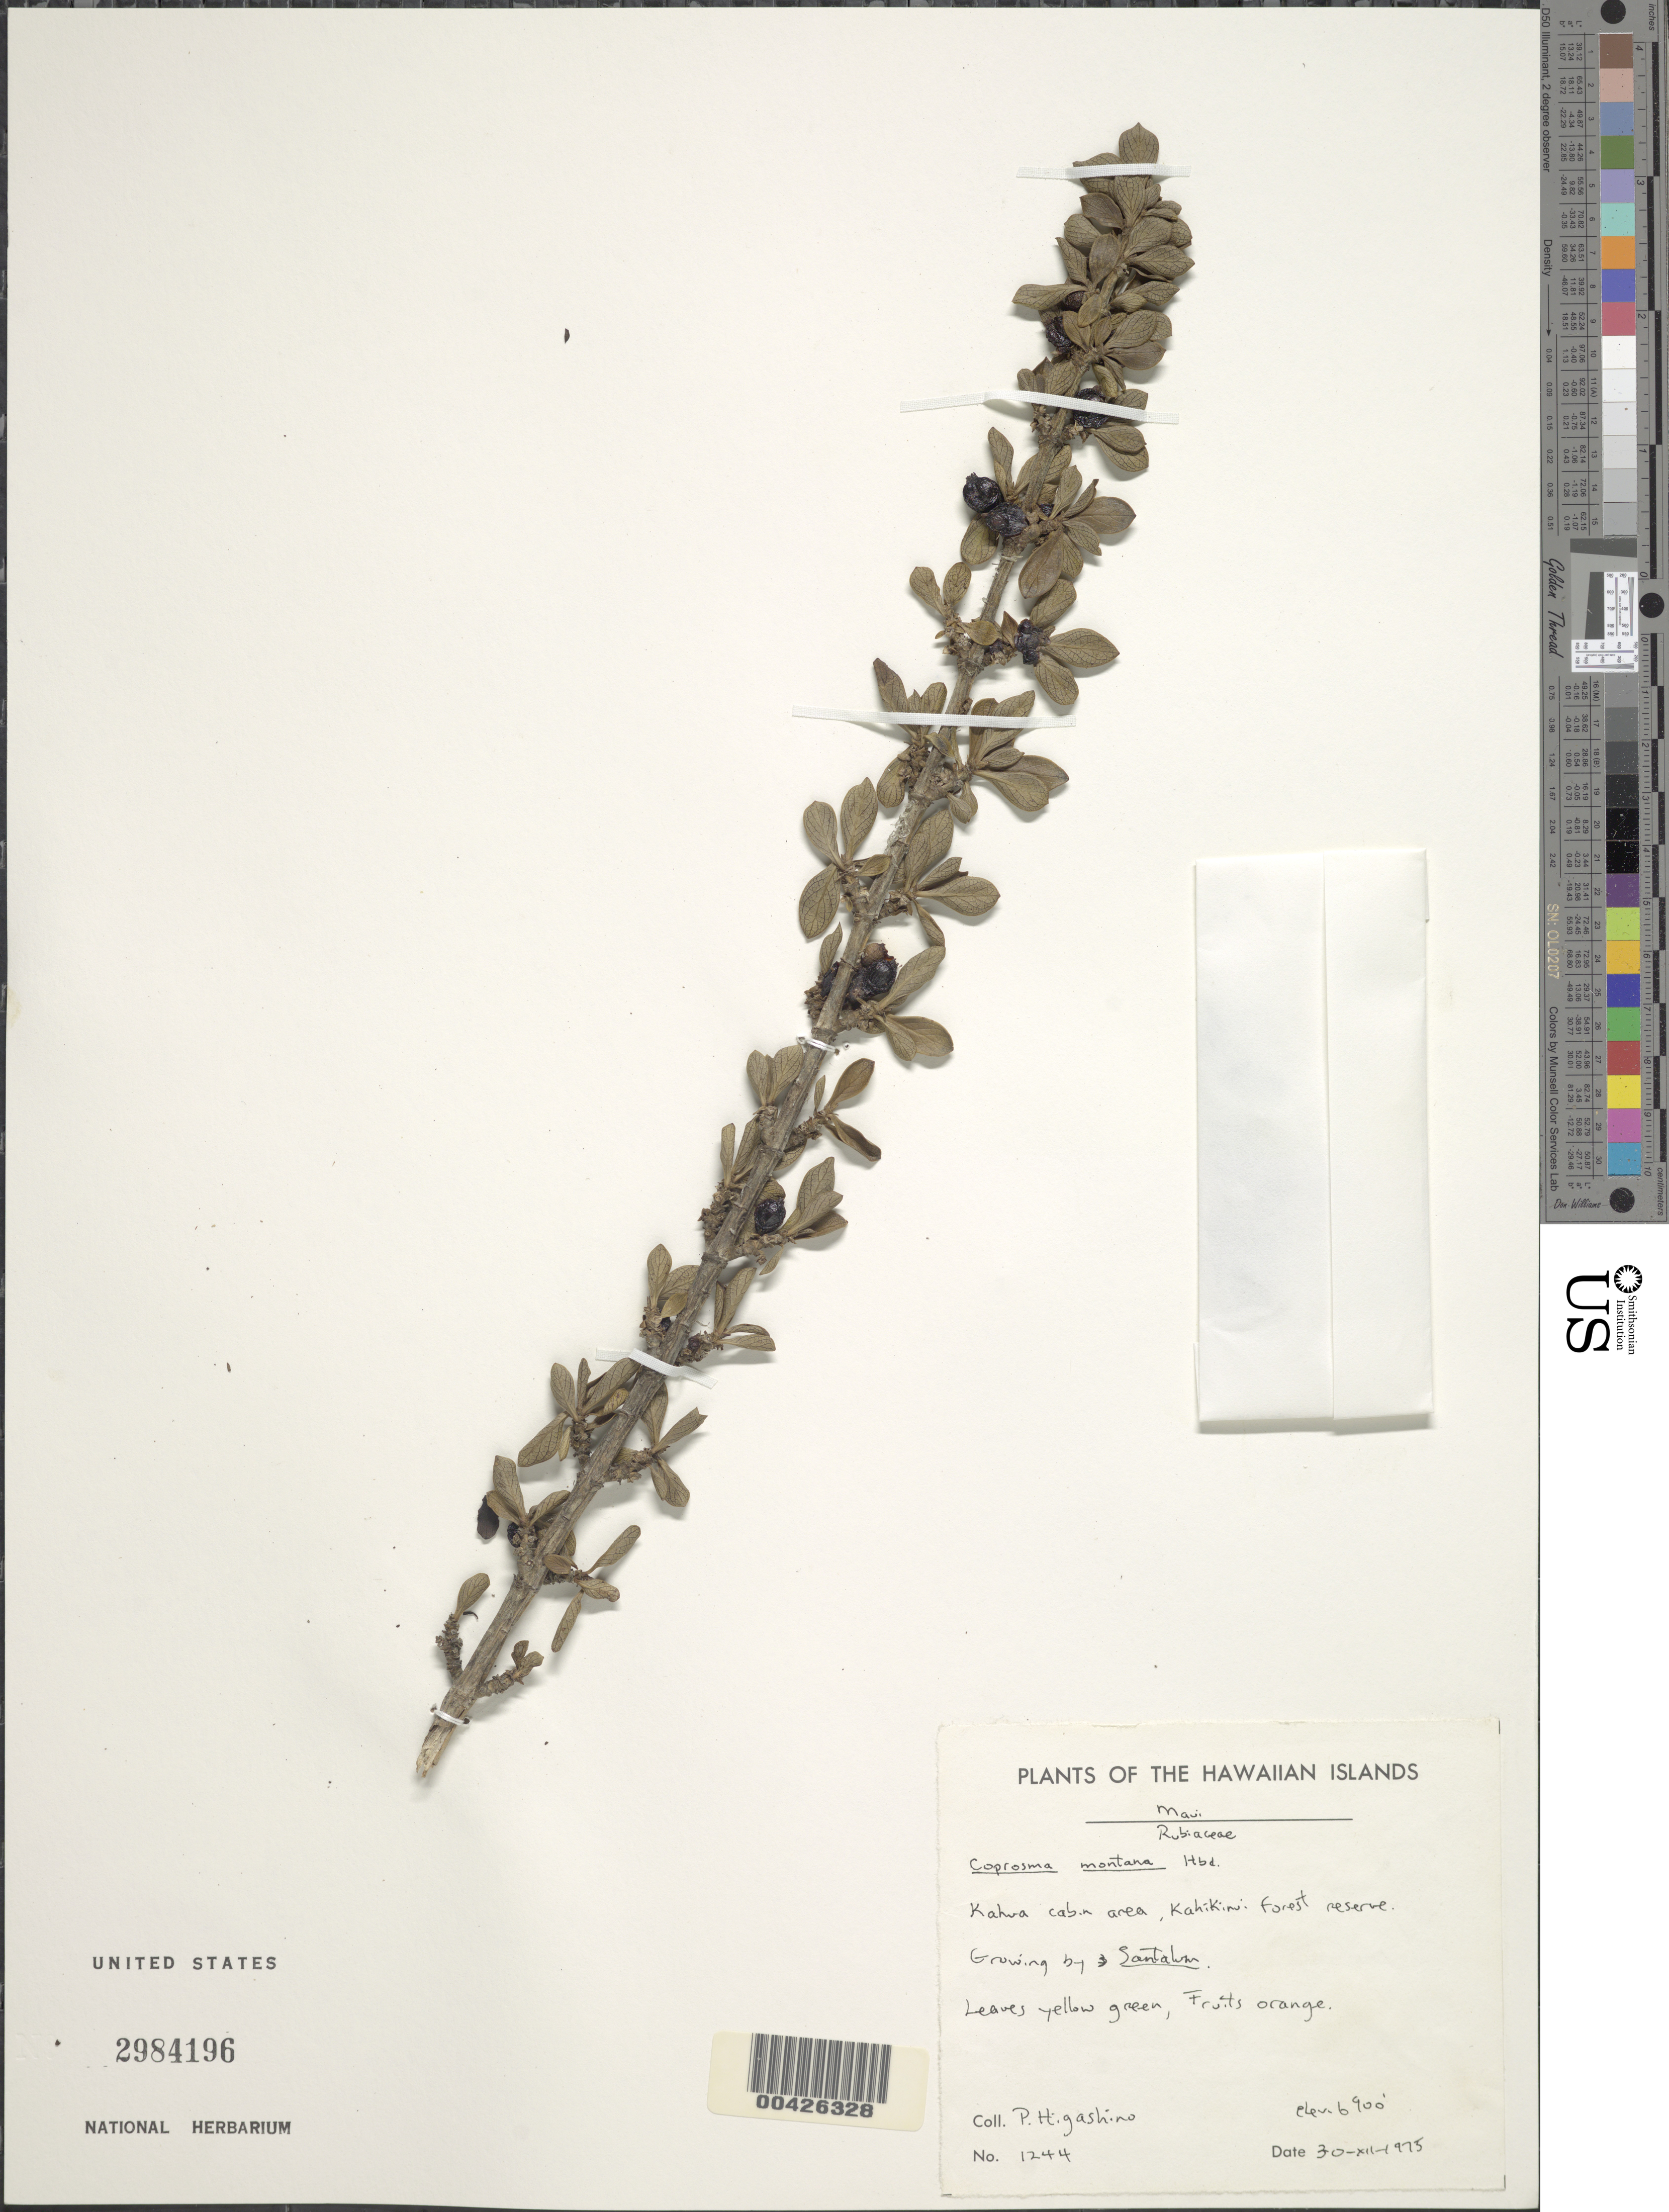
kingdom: Plantae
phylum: Tracheophyta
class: Magnoliopsida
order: Gentianales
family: Rubiaceae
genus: Coprosma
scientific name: Coprosma montana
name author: Hillebr.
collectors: P. Higashino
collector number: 1244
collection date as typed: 30 Dec 1975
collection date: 1975-12-30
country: United States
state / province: Hawaii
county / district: Maui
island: Maui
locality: Kahua cabin area, Kahikinui Forest Reserve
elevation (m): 2103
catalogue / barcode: US 2984196